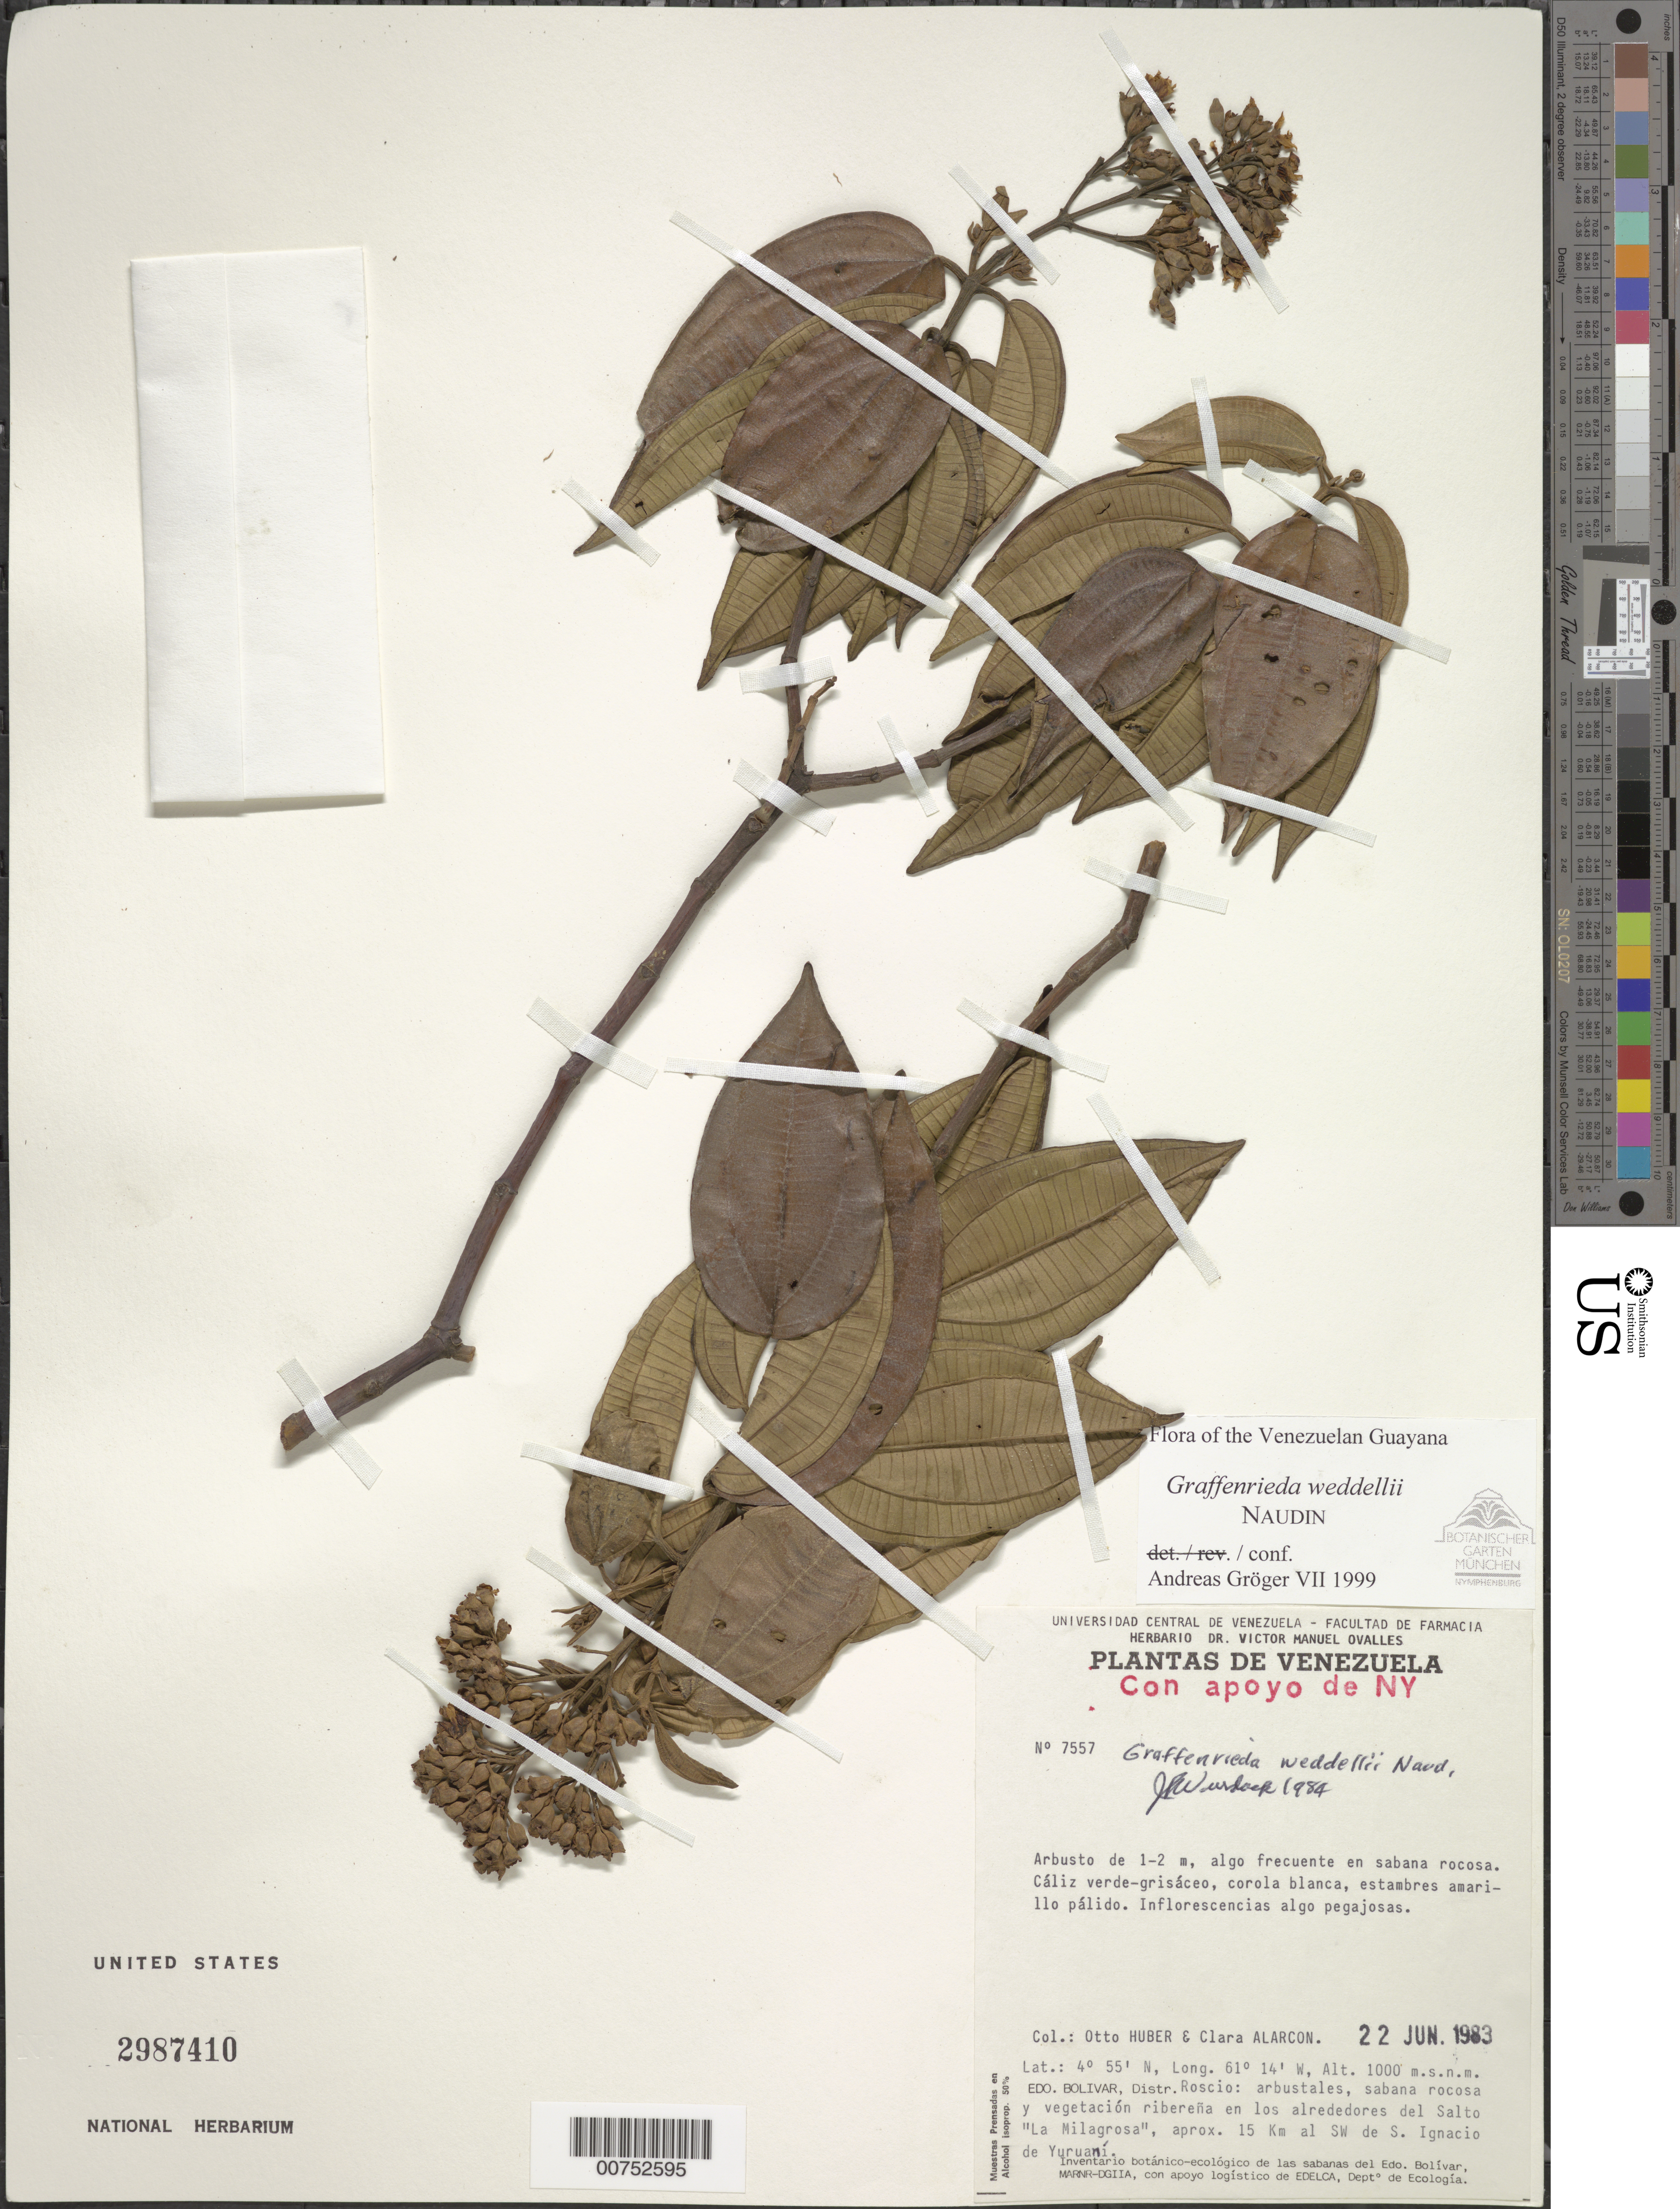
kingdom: Plantae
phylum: Tracheophyta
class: Magnoliopsida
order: Myrtales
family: Melastomataceae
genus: Graffenrieda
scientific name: Graffenrieda weddellii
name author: Naudin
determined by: Gröger, A.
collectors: O. Huber & C. Alarcon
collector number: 7557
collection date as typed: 22-Jun-83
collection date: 1983-06-22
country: Venezuela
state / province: Bolívar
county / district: Roscio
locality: Salto "La Milagroso", aprox. 15 km al SW de S Ignacio de Yuruani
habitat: Rocky savanna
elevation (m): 1000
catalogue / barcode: US 2987410